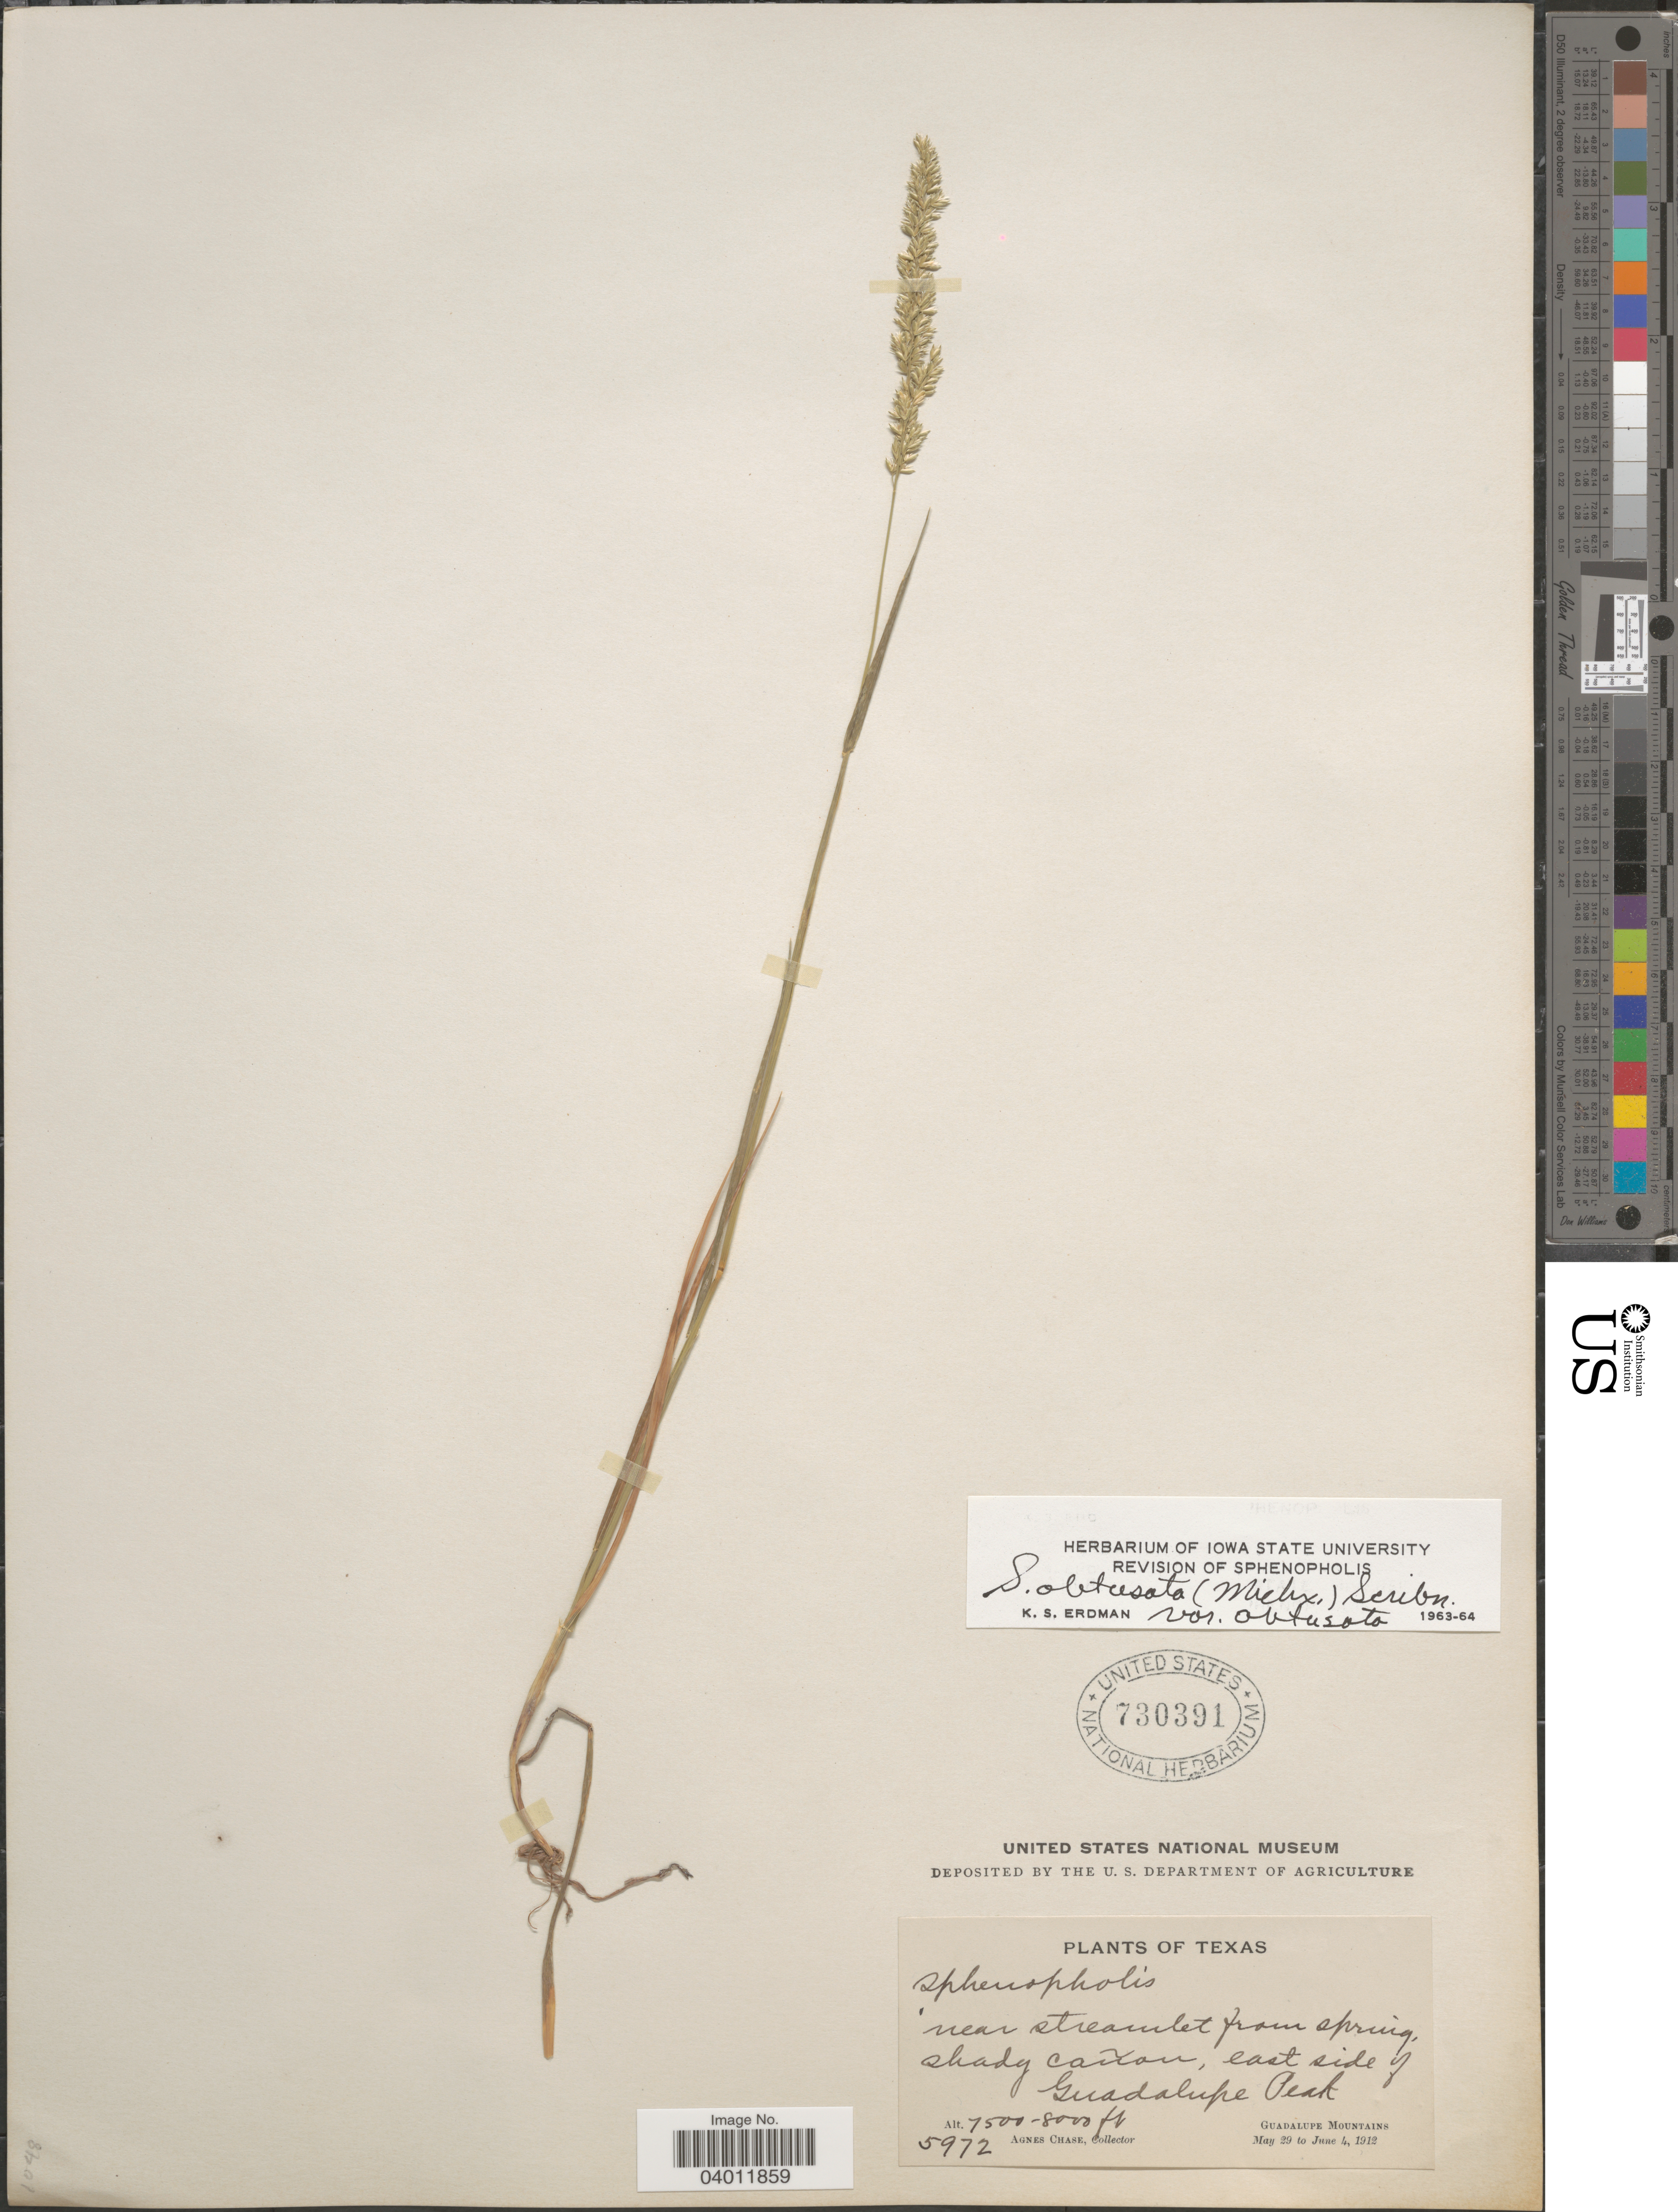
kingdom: Plantae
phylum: Tracheophyta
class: Liliopsida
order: Poales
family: Poaceae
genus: Sphenopholis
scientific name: Sphenopholis obtusata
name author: (Michx.) Scribn.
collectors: A. Chase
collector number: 5972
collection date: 1912-05-29/1912-06-04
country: United States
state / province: Texas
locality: Near streamlet from spring, shady cañon, east side of Guadalupe Peak. Guadalupe Mountains.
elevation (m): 2286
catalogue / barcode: US 730391